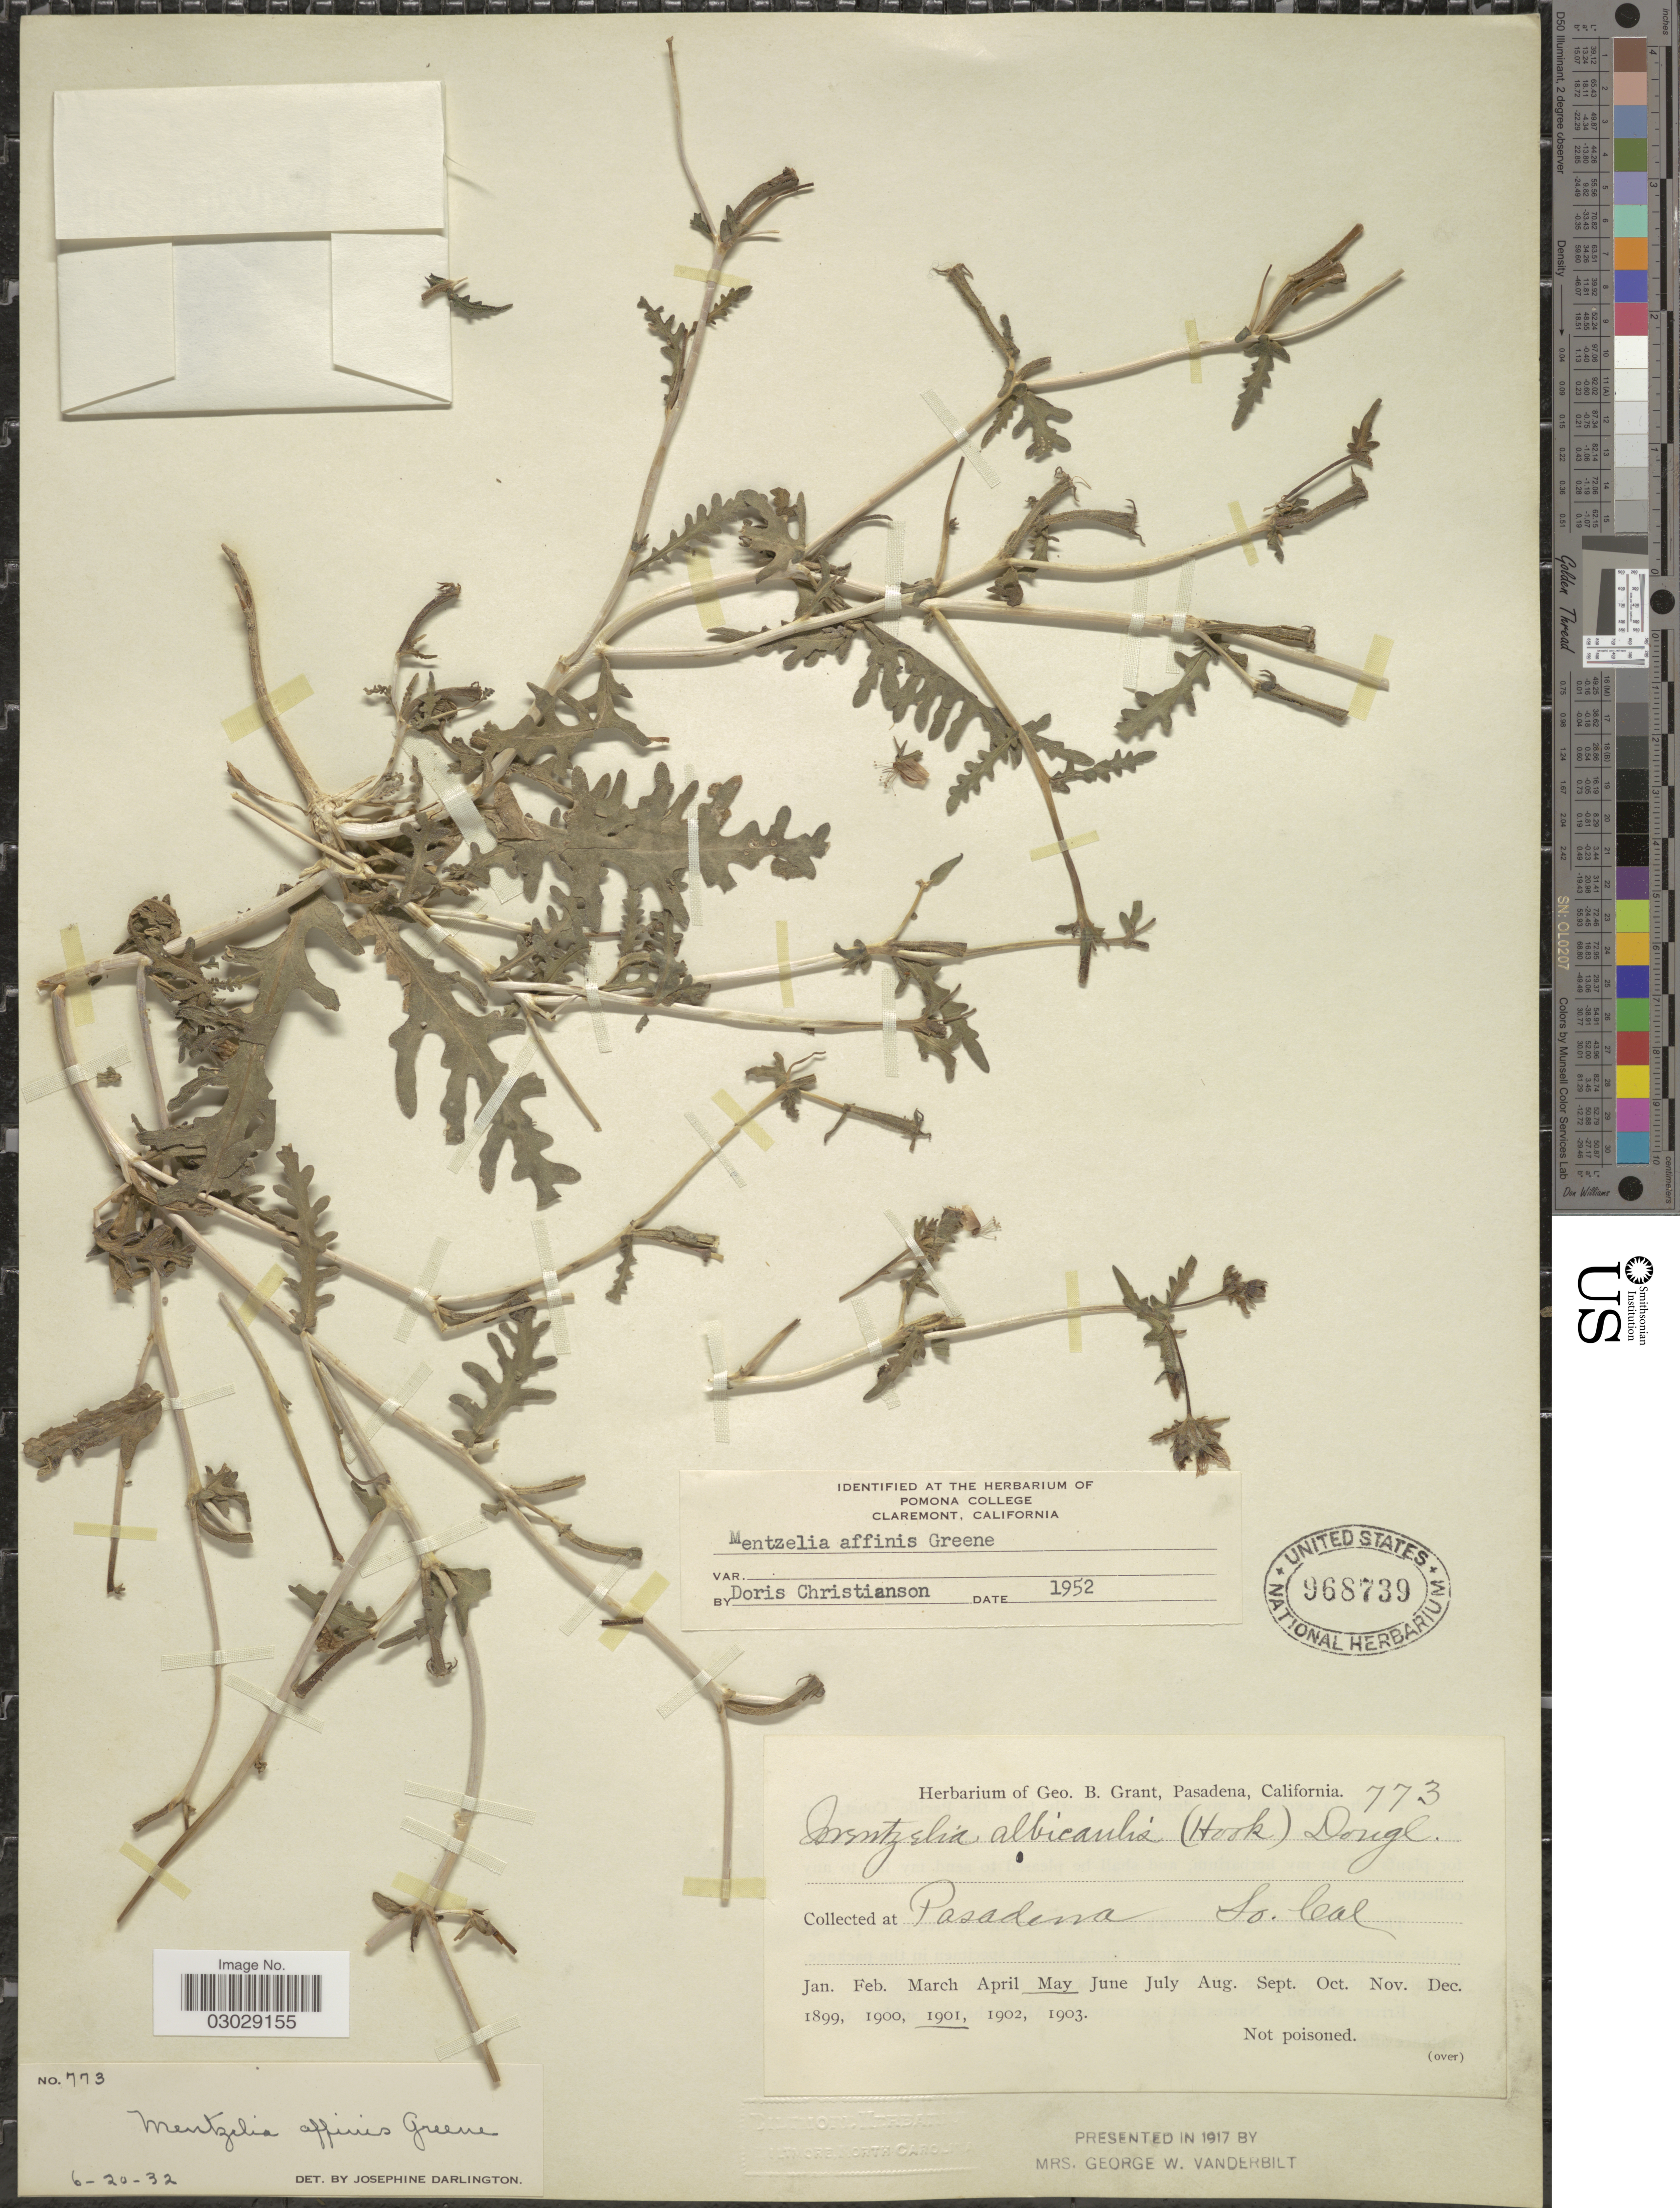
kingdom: Plantae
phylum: Tracheophyta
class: Magnoliopsida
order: Cornales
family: Loasaceae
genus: Mentzelia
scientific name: Mentzelia affinis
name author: Greene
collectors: ex herb. Geo. B. Grant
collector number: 773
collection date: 1901-05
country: United States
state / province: California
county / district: Los Angeles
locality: Pasadena So. Cal.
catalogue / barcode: US 968739